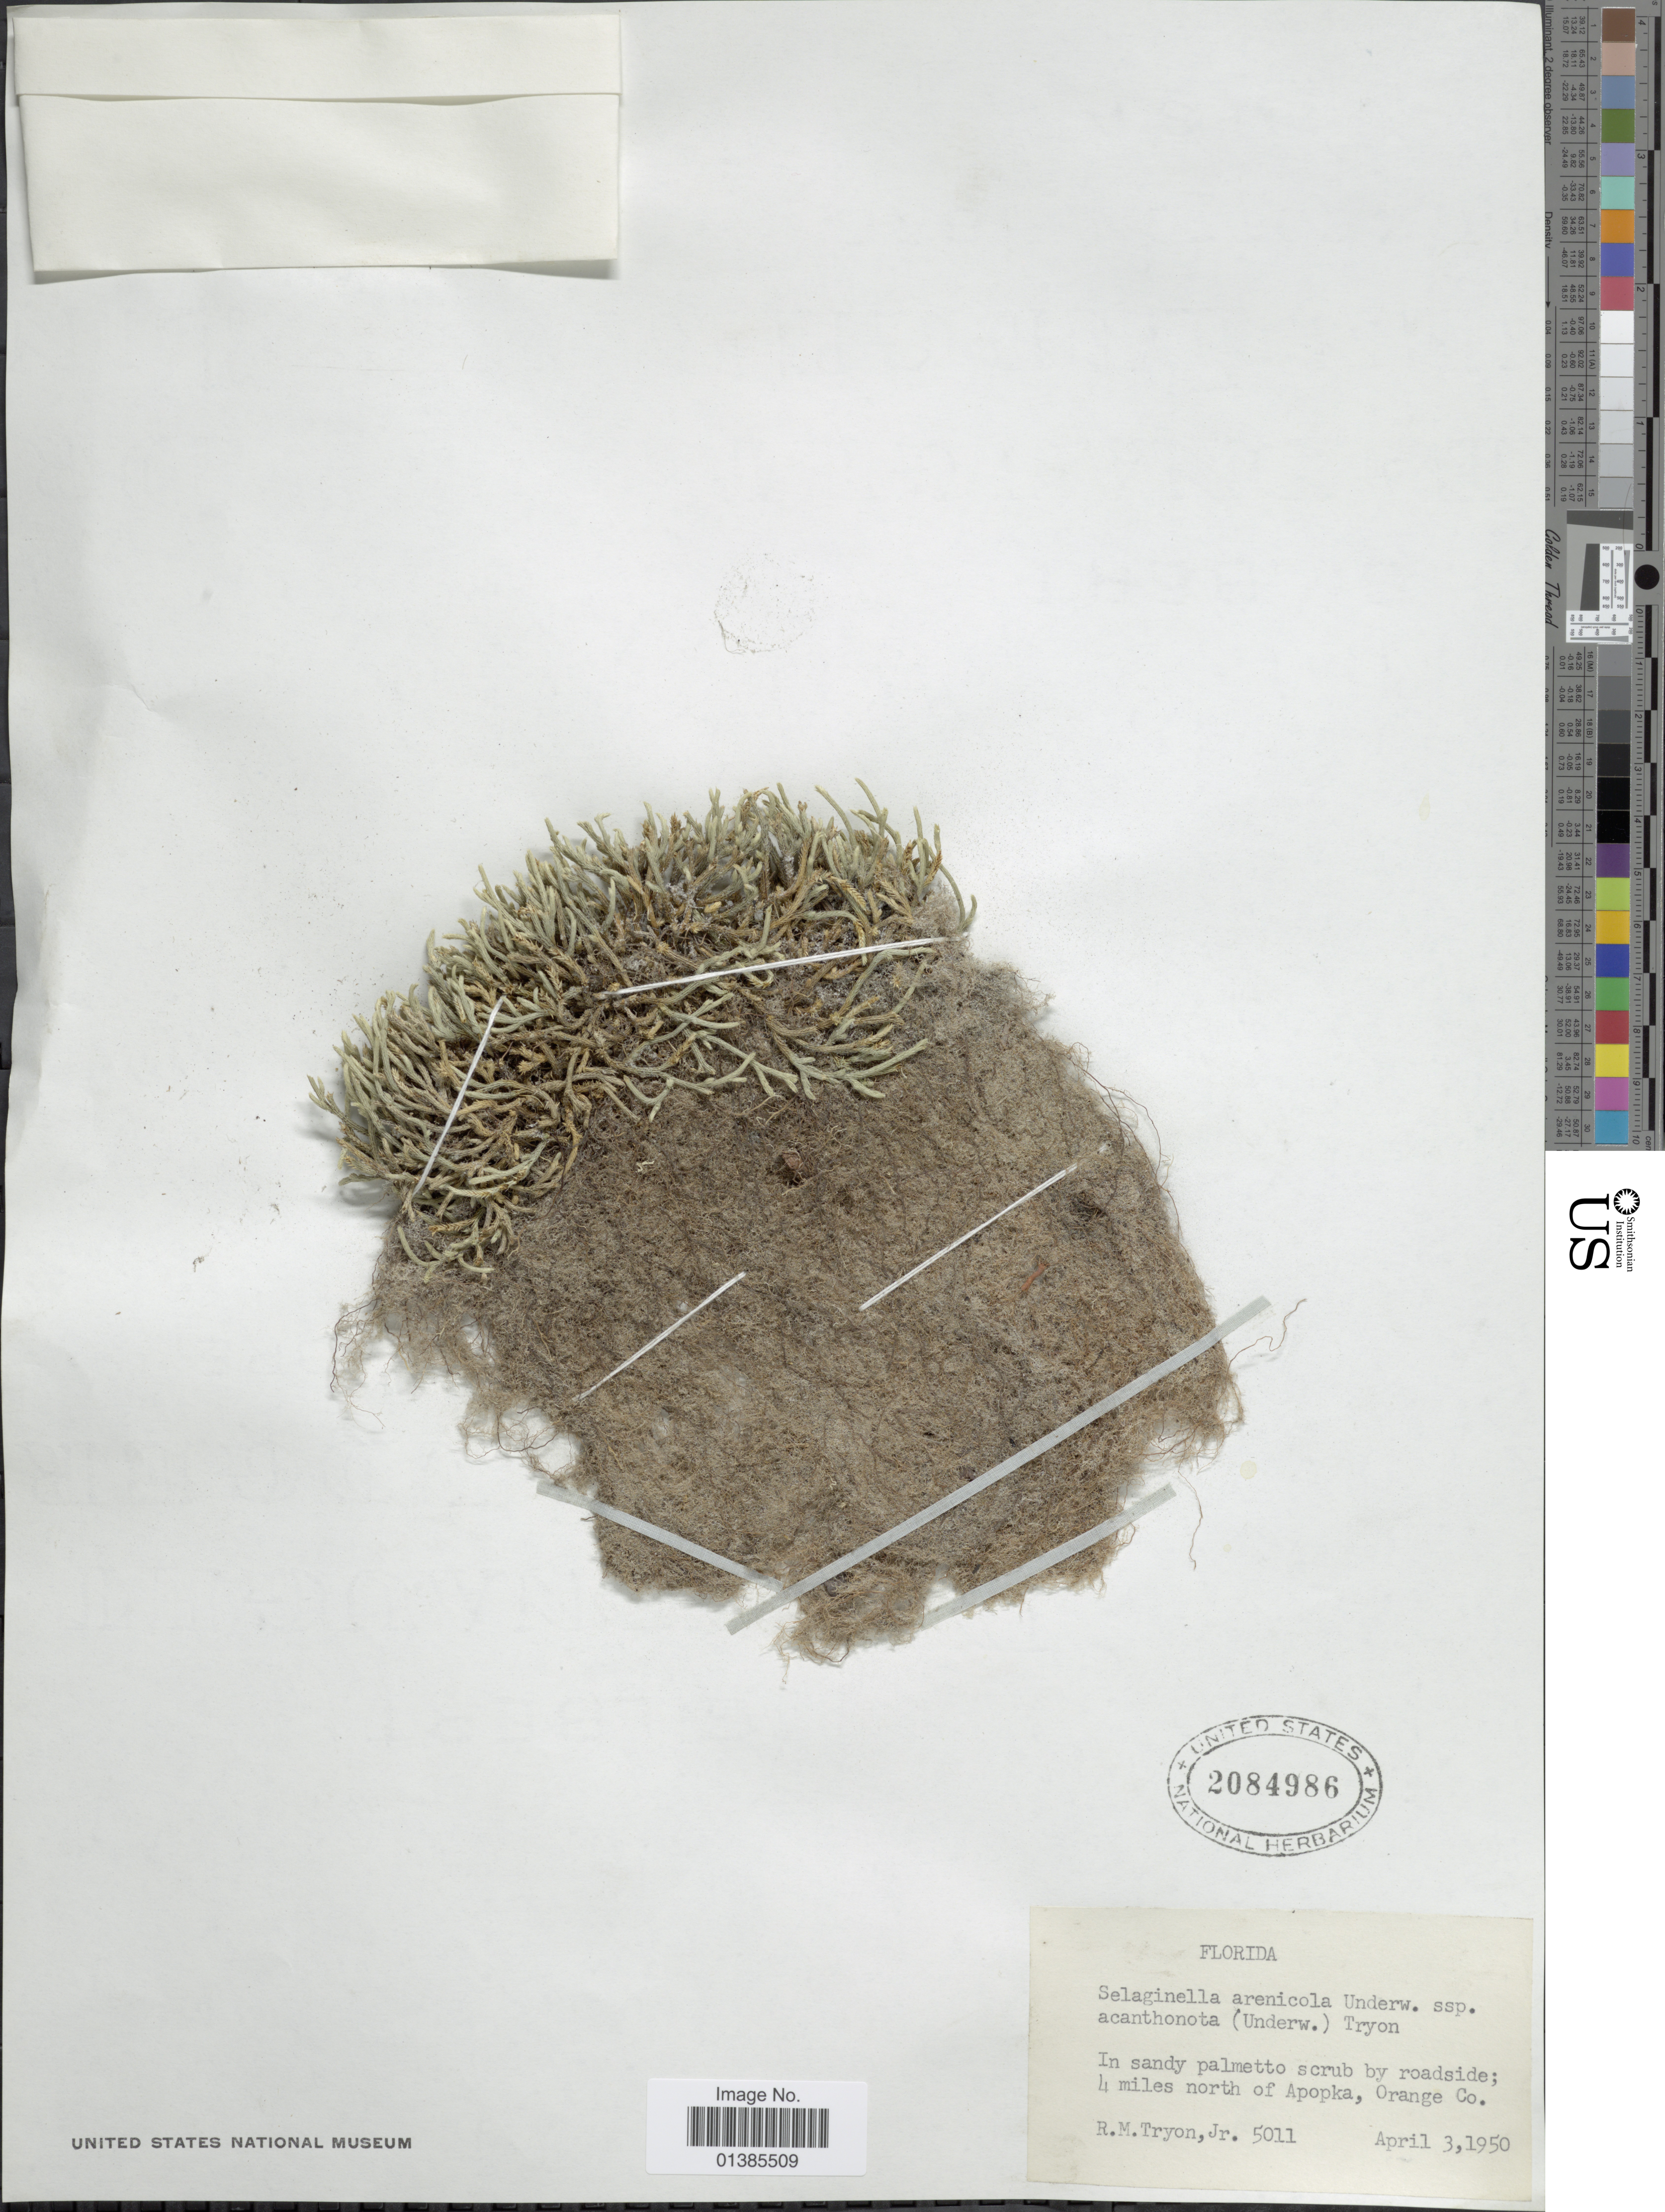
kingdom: Plantae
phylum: Tracheophyta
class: Lycopodiopsida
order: Selaginellales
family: Selaginellaceae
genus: Selaginella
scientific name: Selaginella arenicola subsp. acanthonota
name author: (Underw.) R.M. Tryon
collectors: R. M. Tryon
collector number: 5011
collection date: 1950-04-03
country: United States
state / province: Florida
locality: In sandy palmetto scrub by roadside; 4 miles north of Apopka, Orange Co,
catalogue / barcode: US 2084986